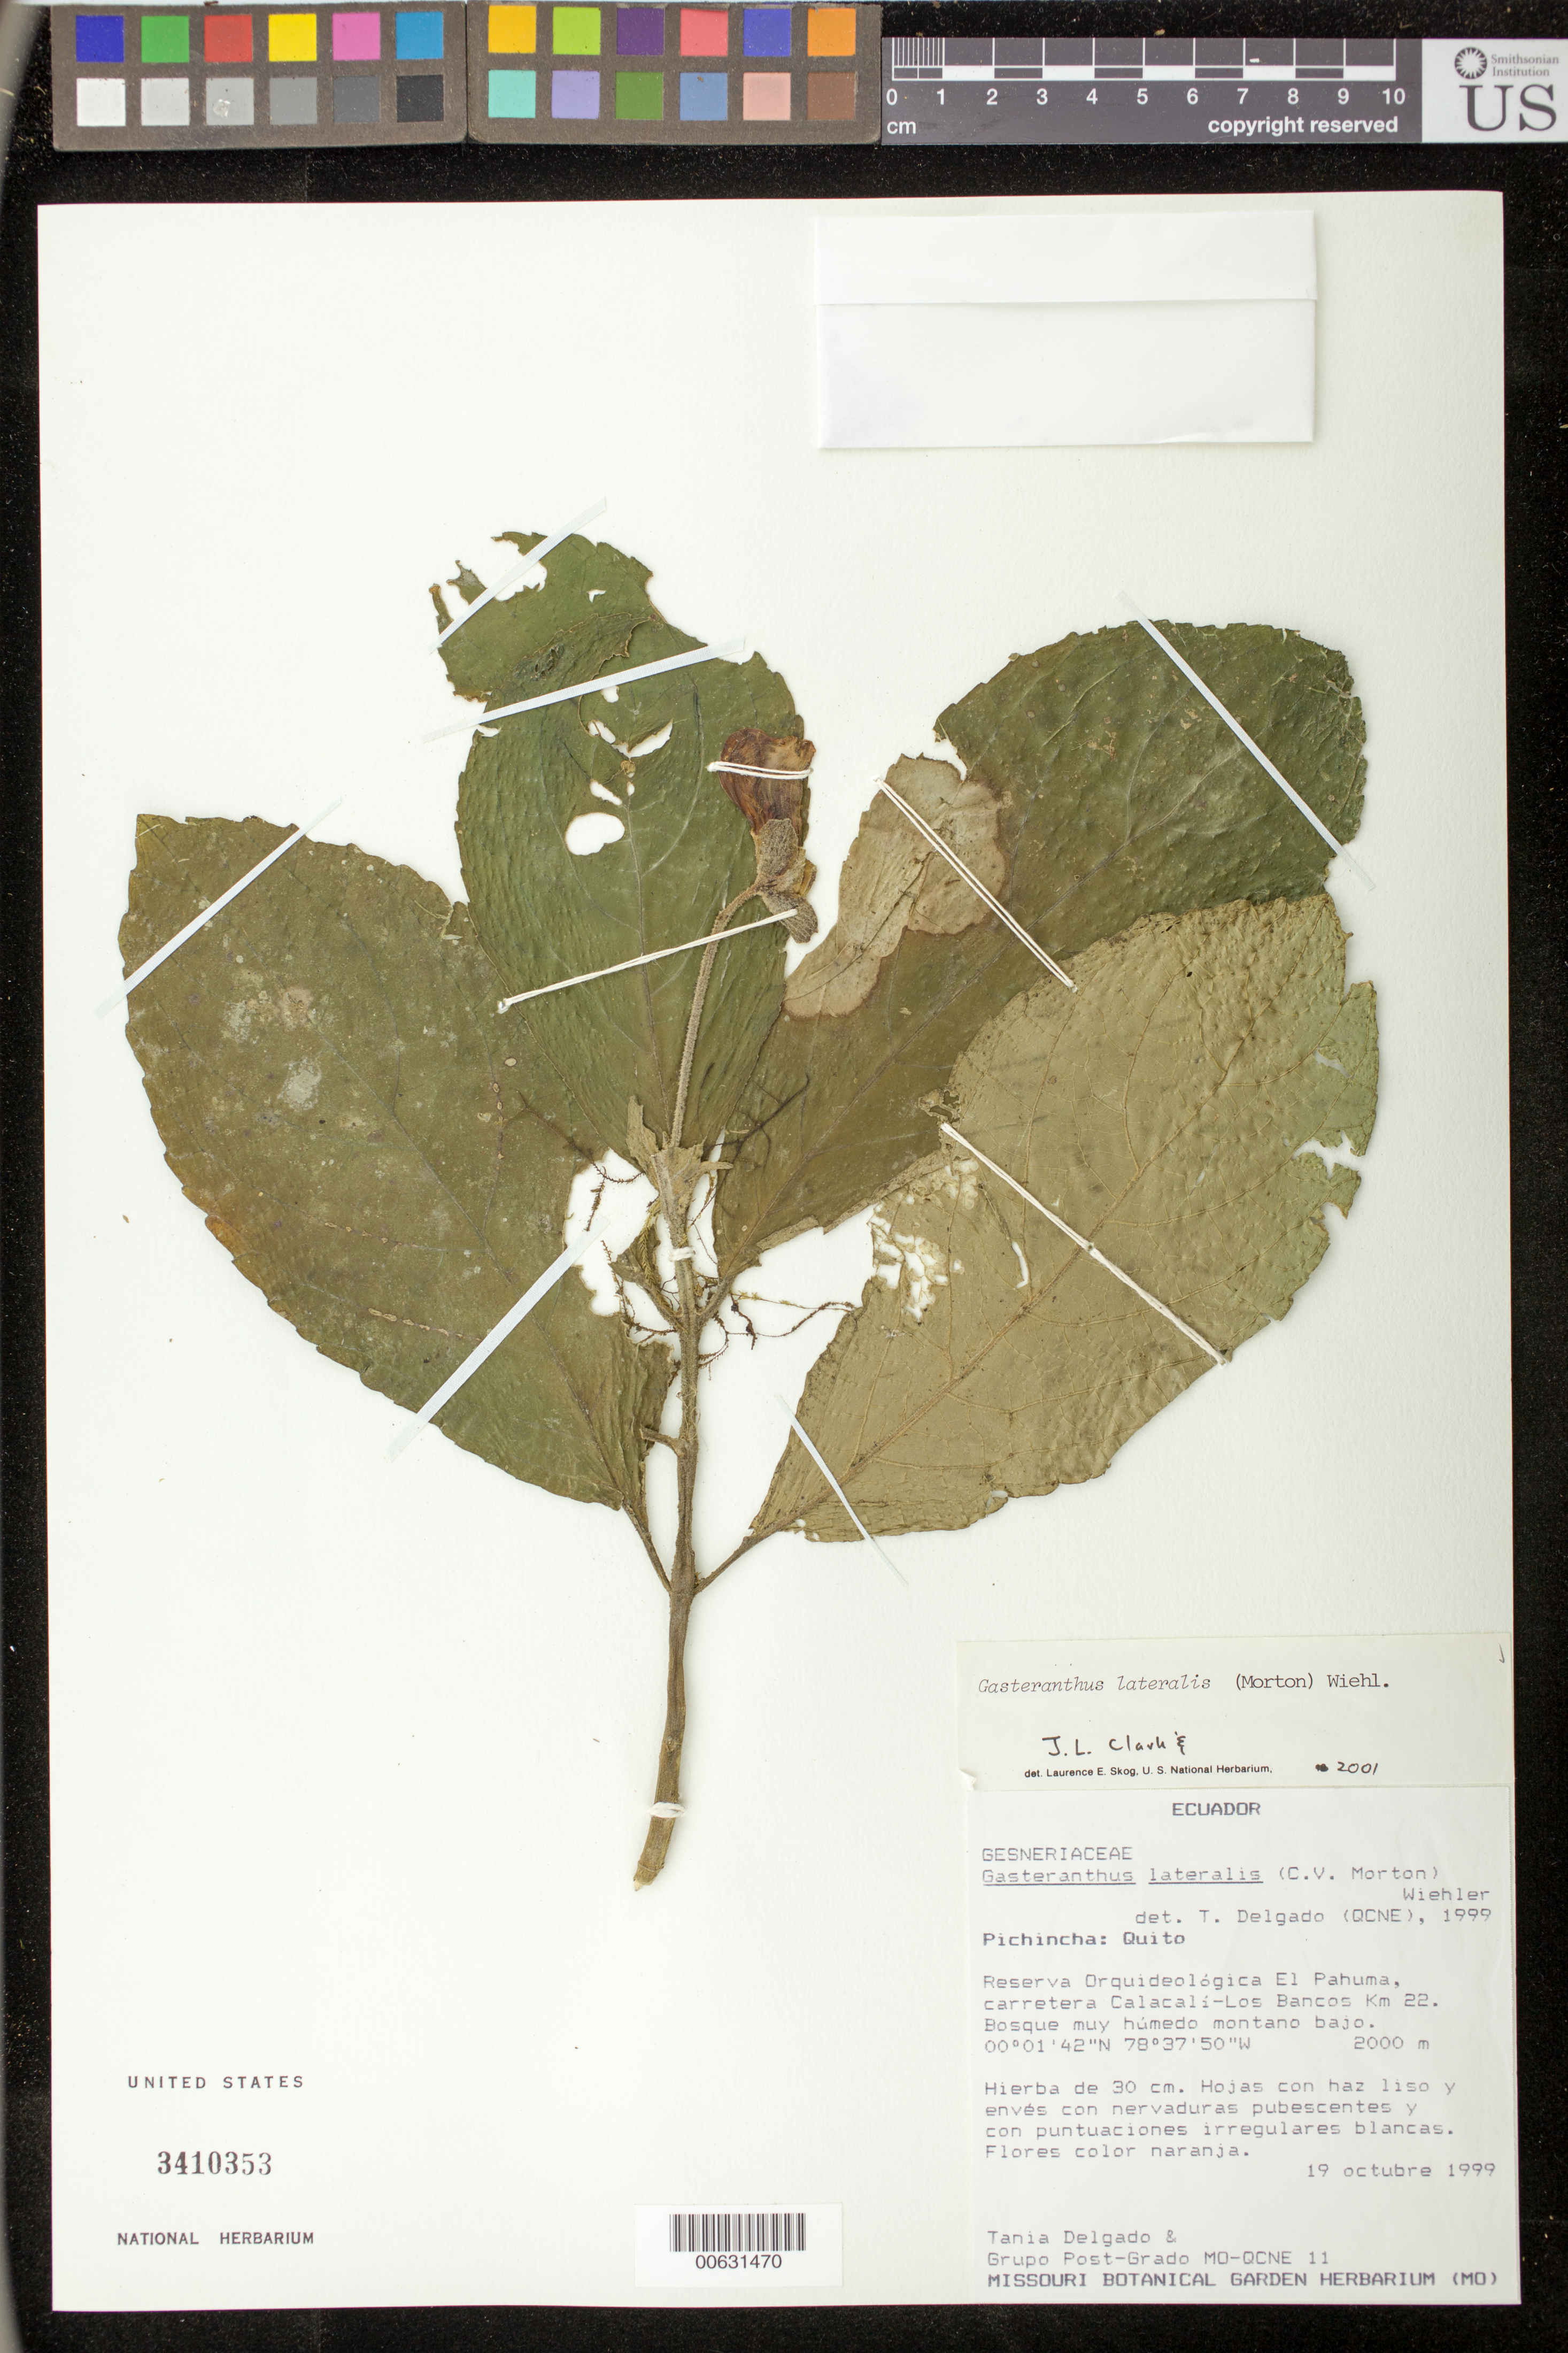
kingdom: Plantae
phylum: Tracheophyta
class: Magnoliopsida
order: Lamiales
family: Gesneriaceae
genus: Gasteranthus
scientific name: Gasteranthus lateralis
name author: (C.V. Morton) Wiehler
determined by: Clark, J. L.; Skog, Laurence E.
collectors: T. Delgado & Grupo Post-Grado MO-QCNE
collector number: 11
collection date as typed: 19 Oct 1999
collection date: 1999-10-19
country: Ecuador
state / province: Pichincha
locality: Quito; Reserva Orquideológica El Pahuma, Carretera Calacalí-Los Bancos, km 22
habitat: Bosque muy húmedo, montano bajo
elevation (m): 2000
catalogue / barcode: US 3410353